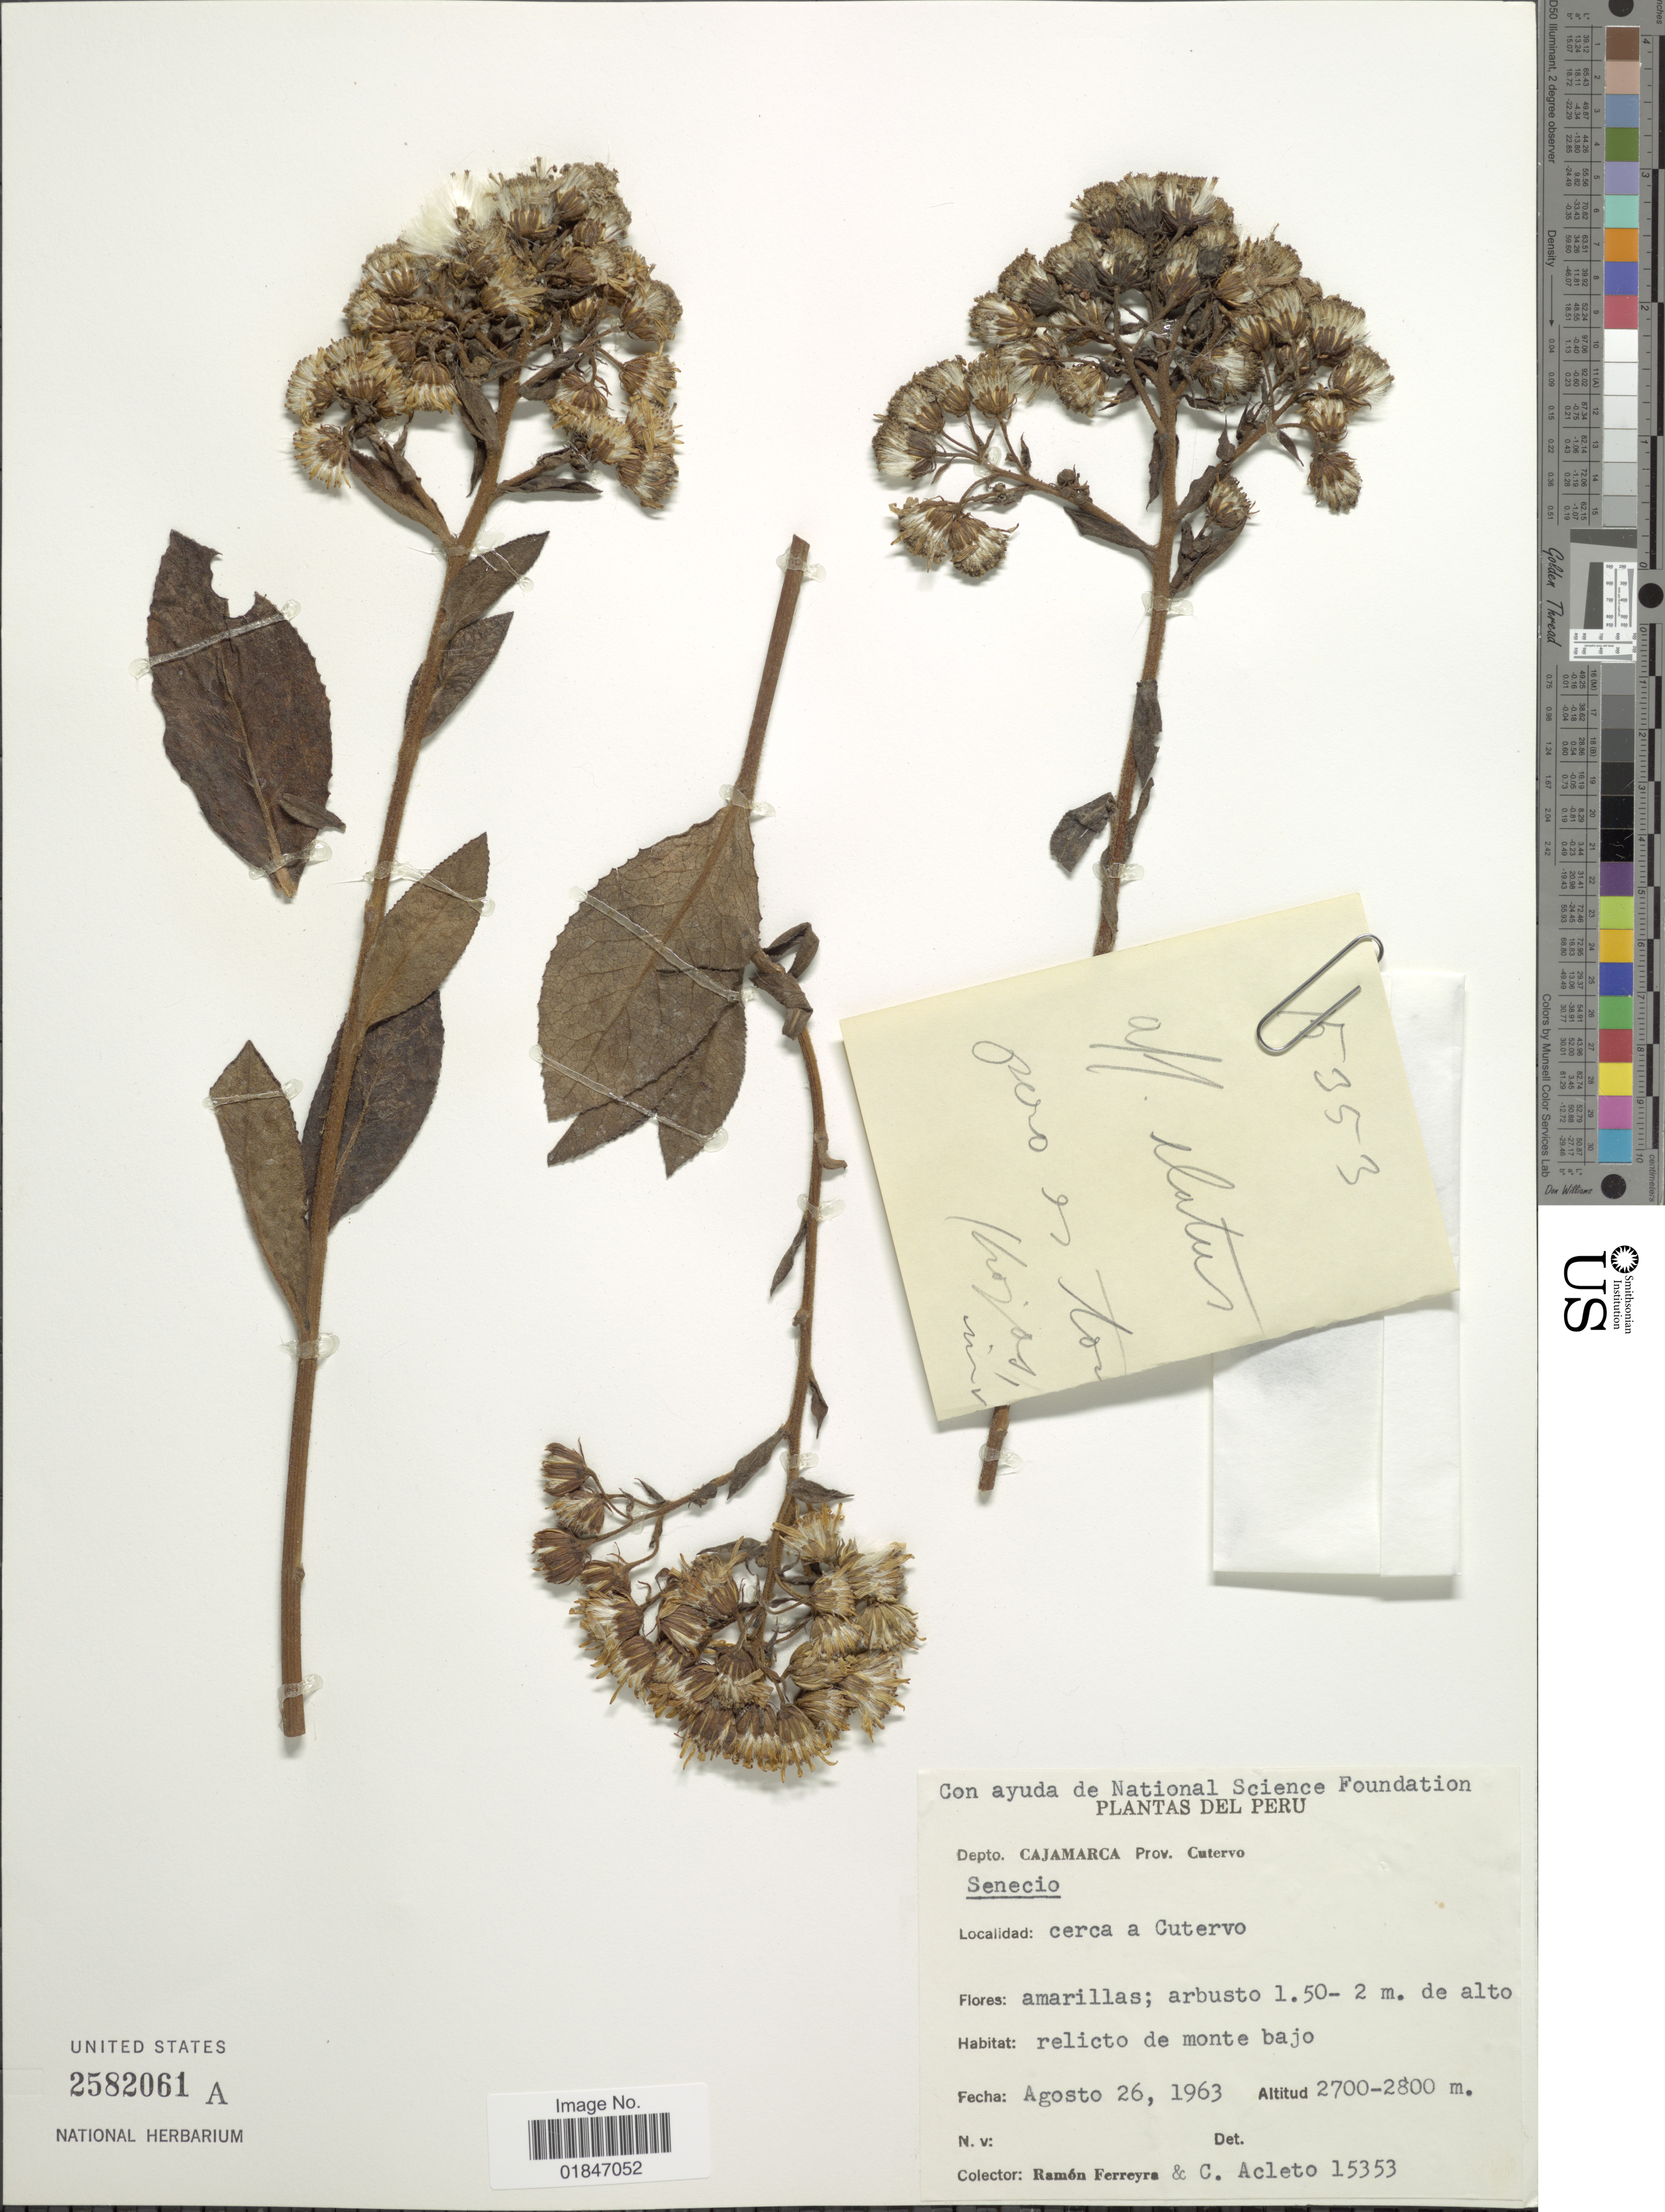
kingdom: Plantae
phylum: Tracheophyta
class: Magnoliopsida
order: Asterales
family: Asteraceae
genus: Dendrophorbium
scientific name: Dendrophorbium usgorense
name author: (Cuatrec.) C. Jeffrey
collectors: R. A. Ferreyra & C. Acleto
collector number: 15353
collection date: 1963-08-26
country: Peru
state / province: Cajamarca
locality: Depto. Cajamarca Prov. Cutervo. Cerca a Cutervo.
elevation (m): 2700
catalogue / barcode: US 2582061A